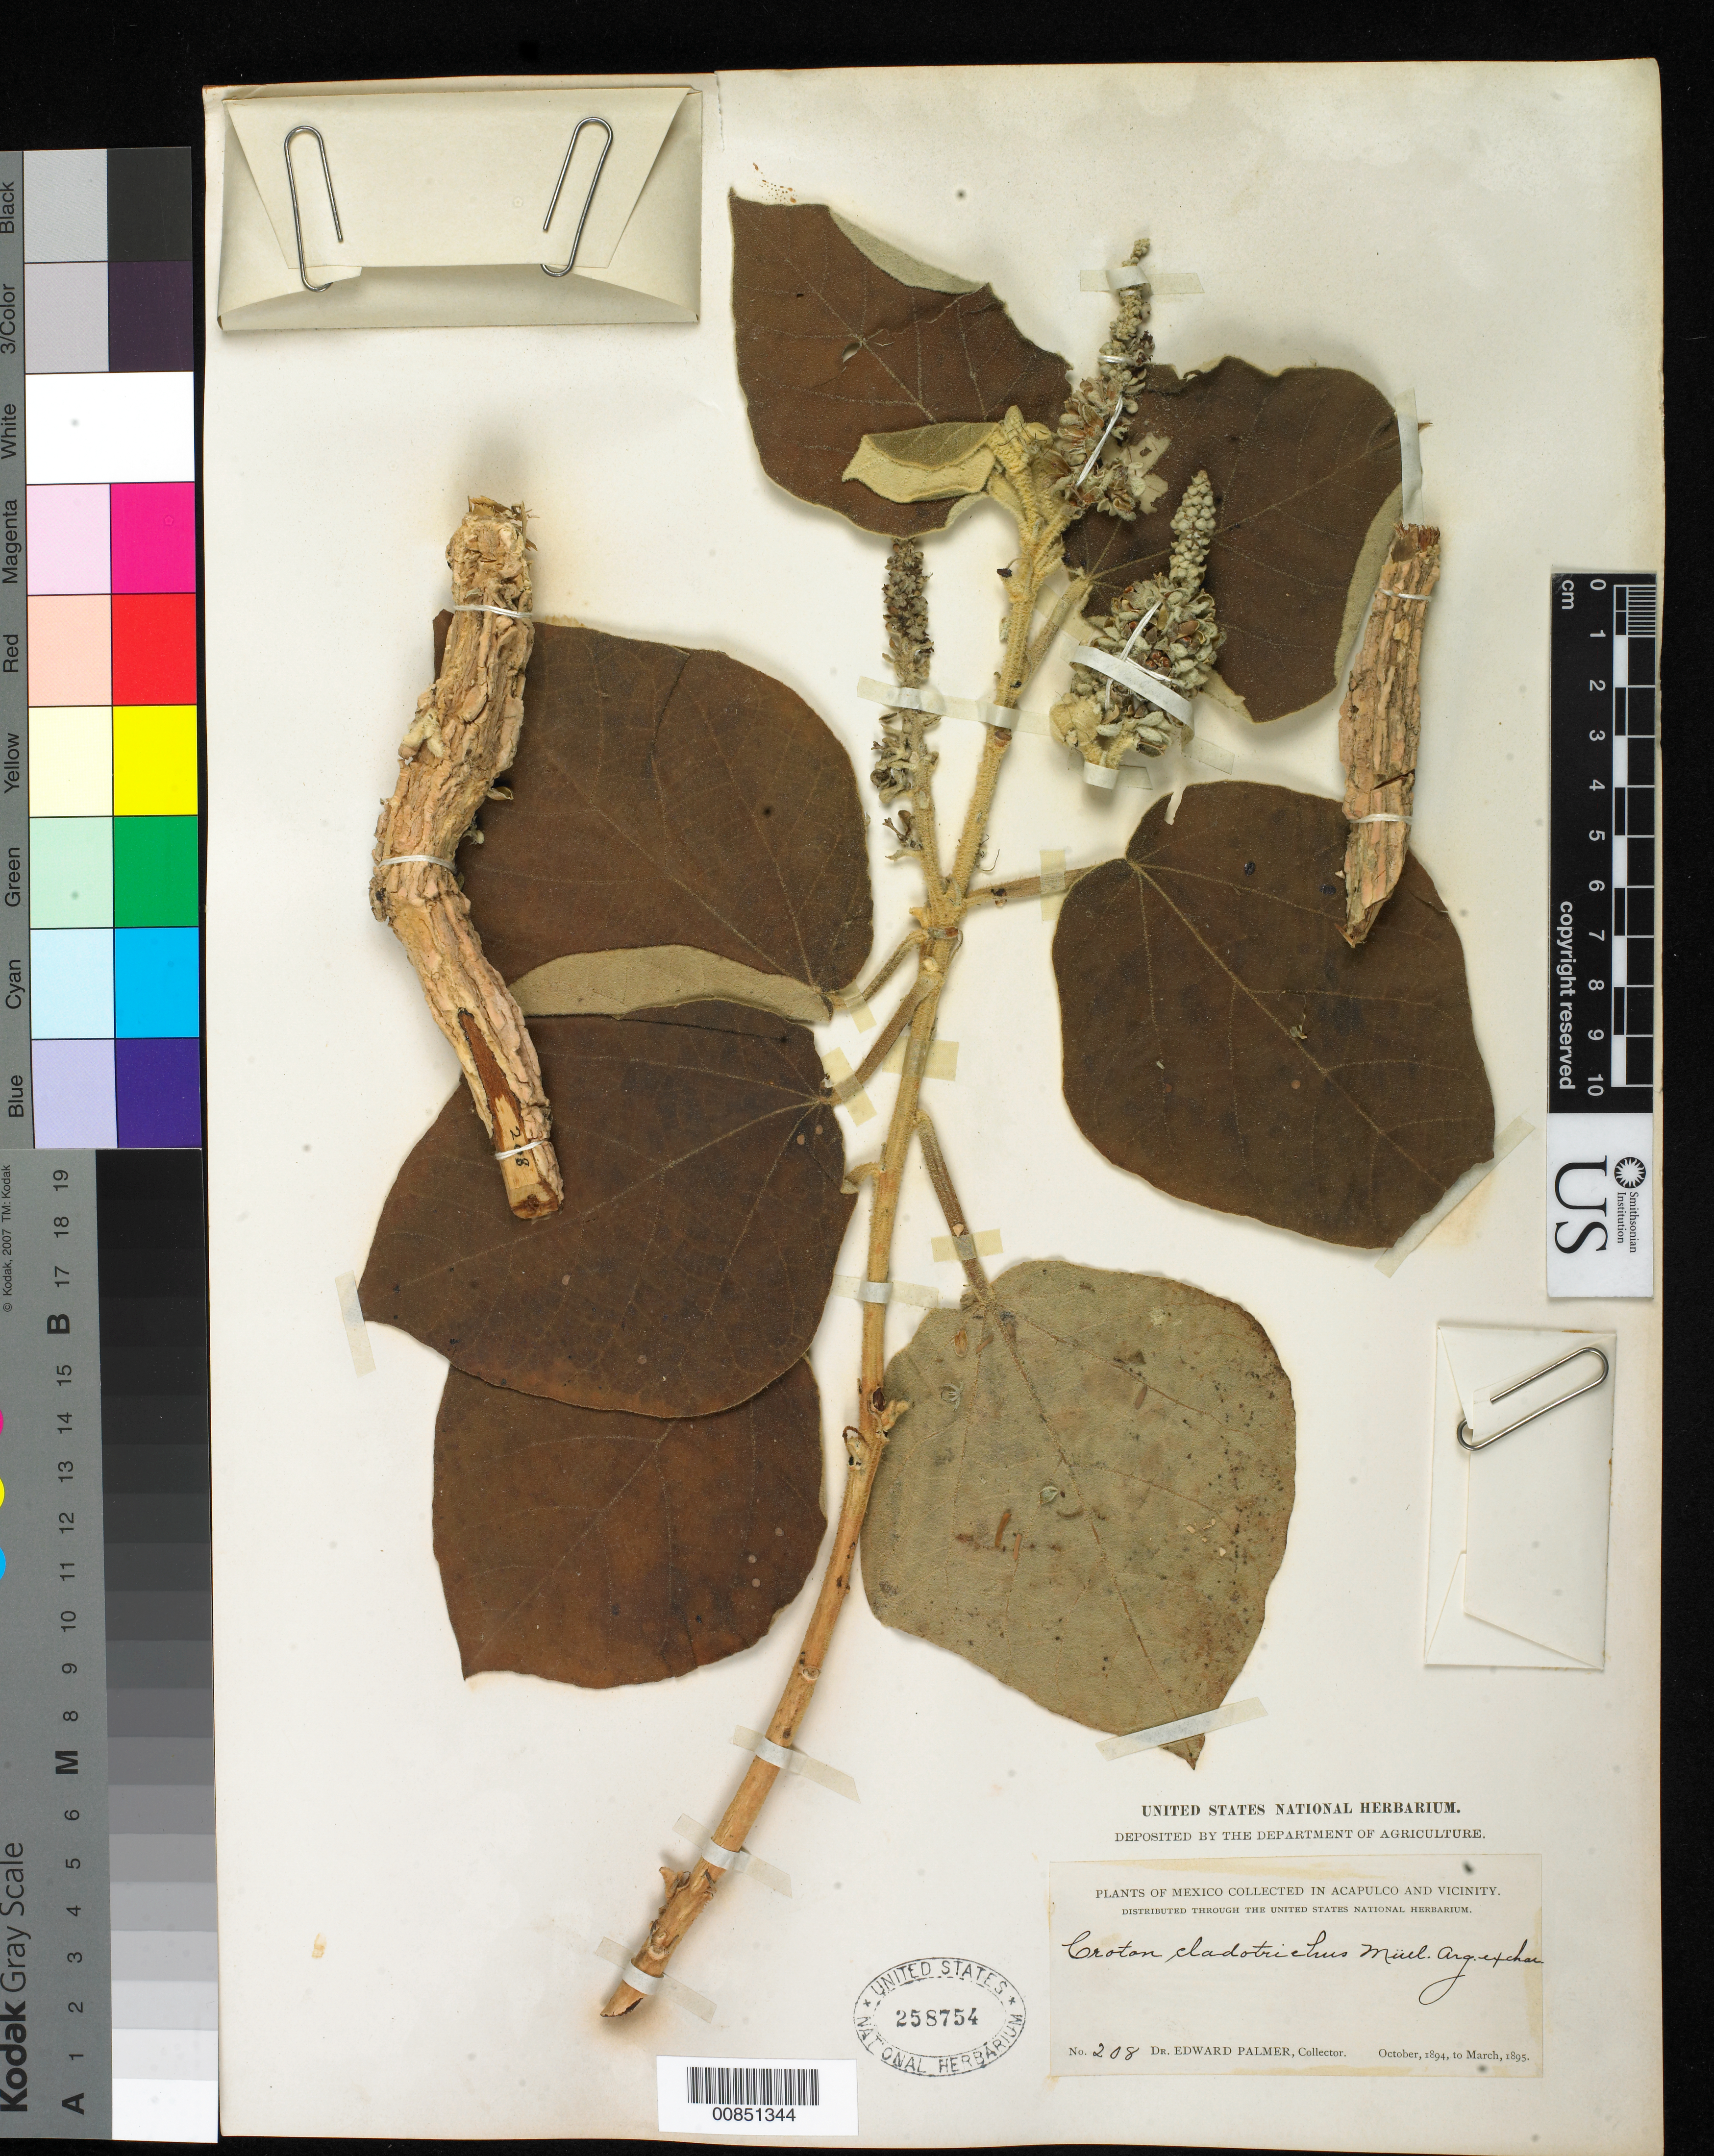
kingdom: Plantae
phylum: Tracheophyta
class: Magnoliopsida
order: Malpighiales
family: Euphorbiaceae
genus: Croton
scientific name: Croton cladotrichus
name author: Müll. Arg.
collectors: E. Palmer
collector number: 208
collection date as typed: Oct 1894 to -- Mar 1895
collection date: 1894-10/1895-03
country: Mexico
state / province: Guerrero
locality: Acapulco, Guerrero and vicinity.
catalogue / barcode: US 258754